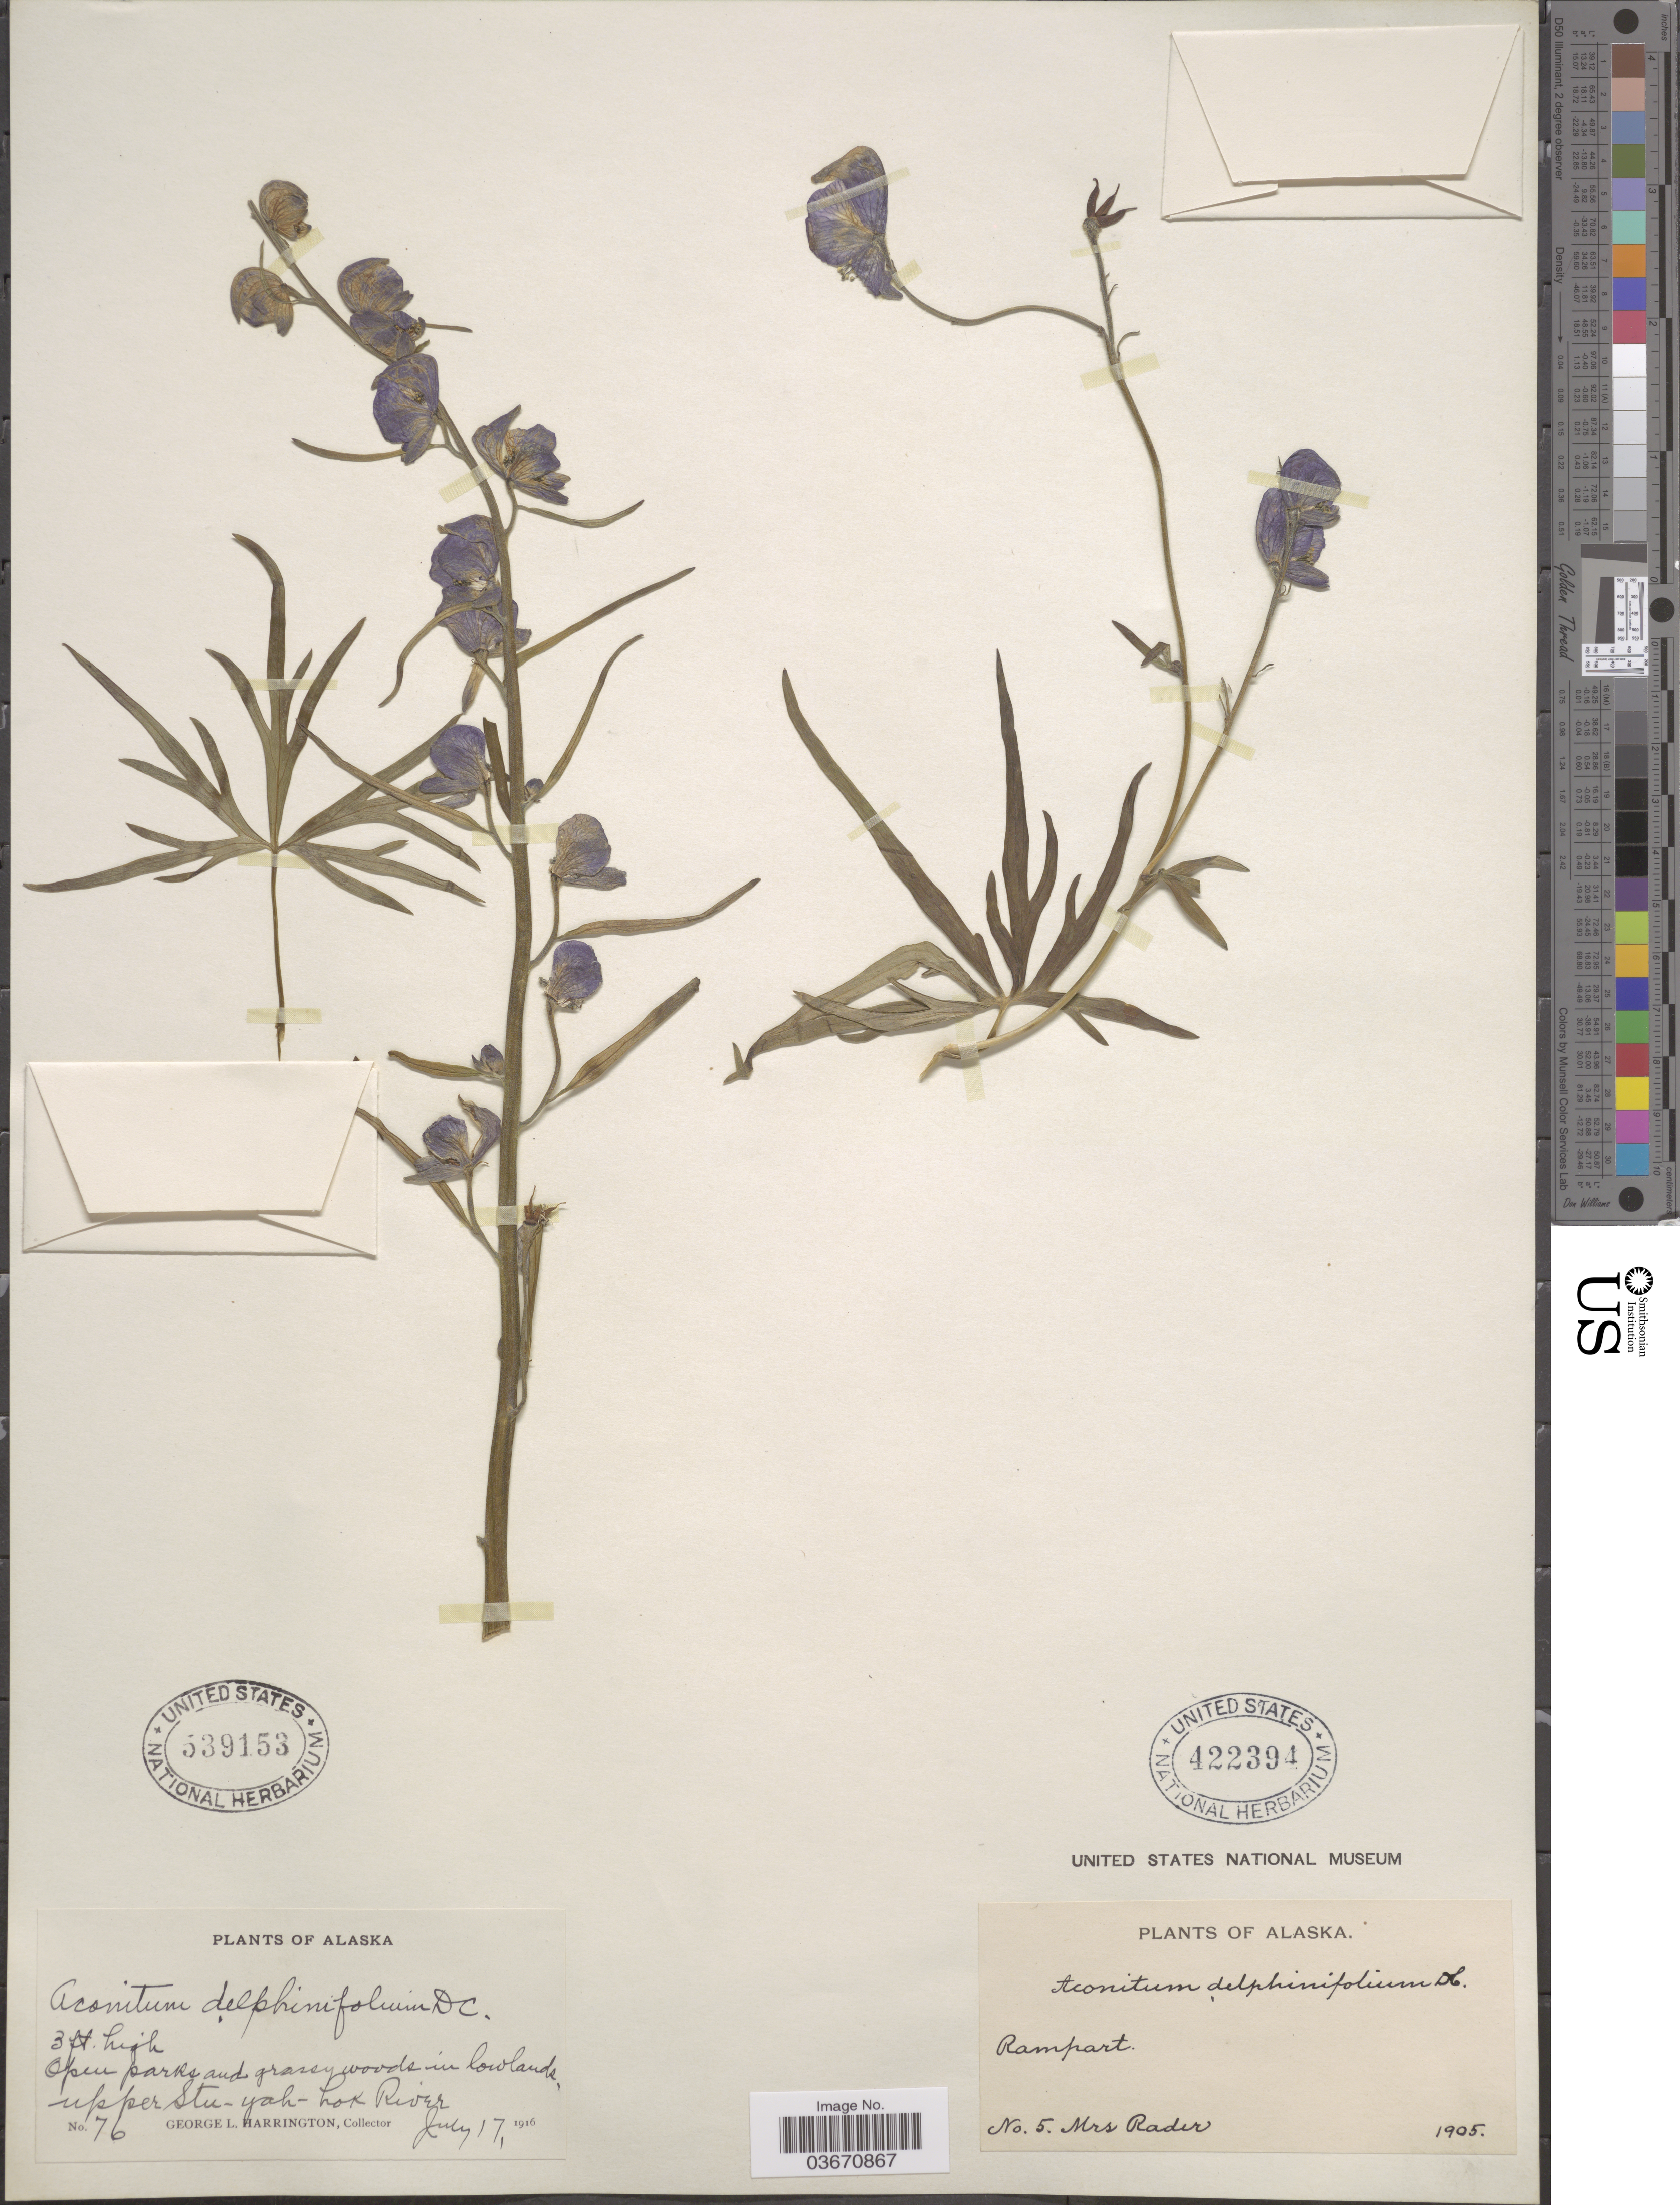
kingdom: Plantae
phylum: Tracheophyta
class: Magnoliopsida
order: Ranunculales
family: Ranunculaceae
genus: Aconitum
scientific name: Aconitum delphinifolium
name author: DC.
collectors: G. Harrington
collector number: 76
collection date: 1916-07-17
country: United States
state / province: Alaska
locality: Upper Stu-yah-Lok River.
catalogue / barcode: US 539153-2